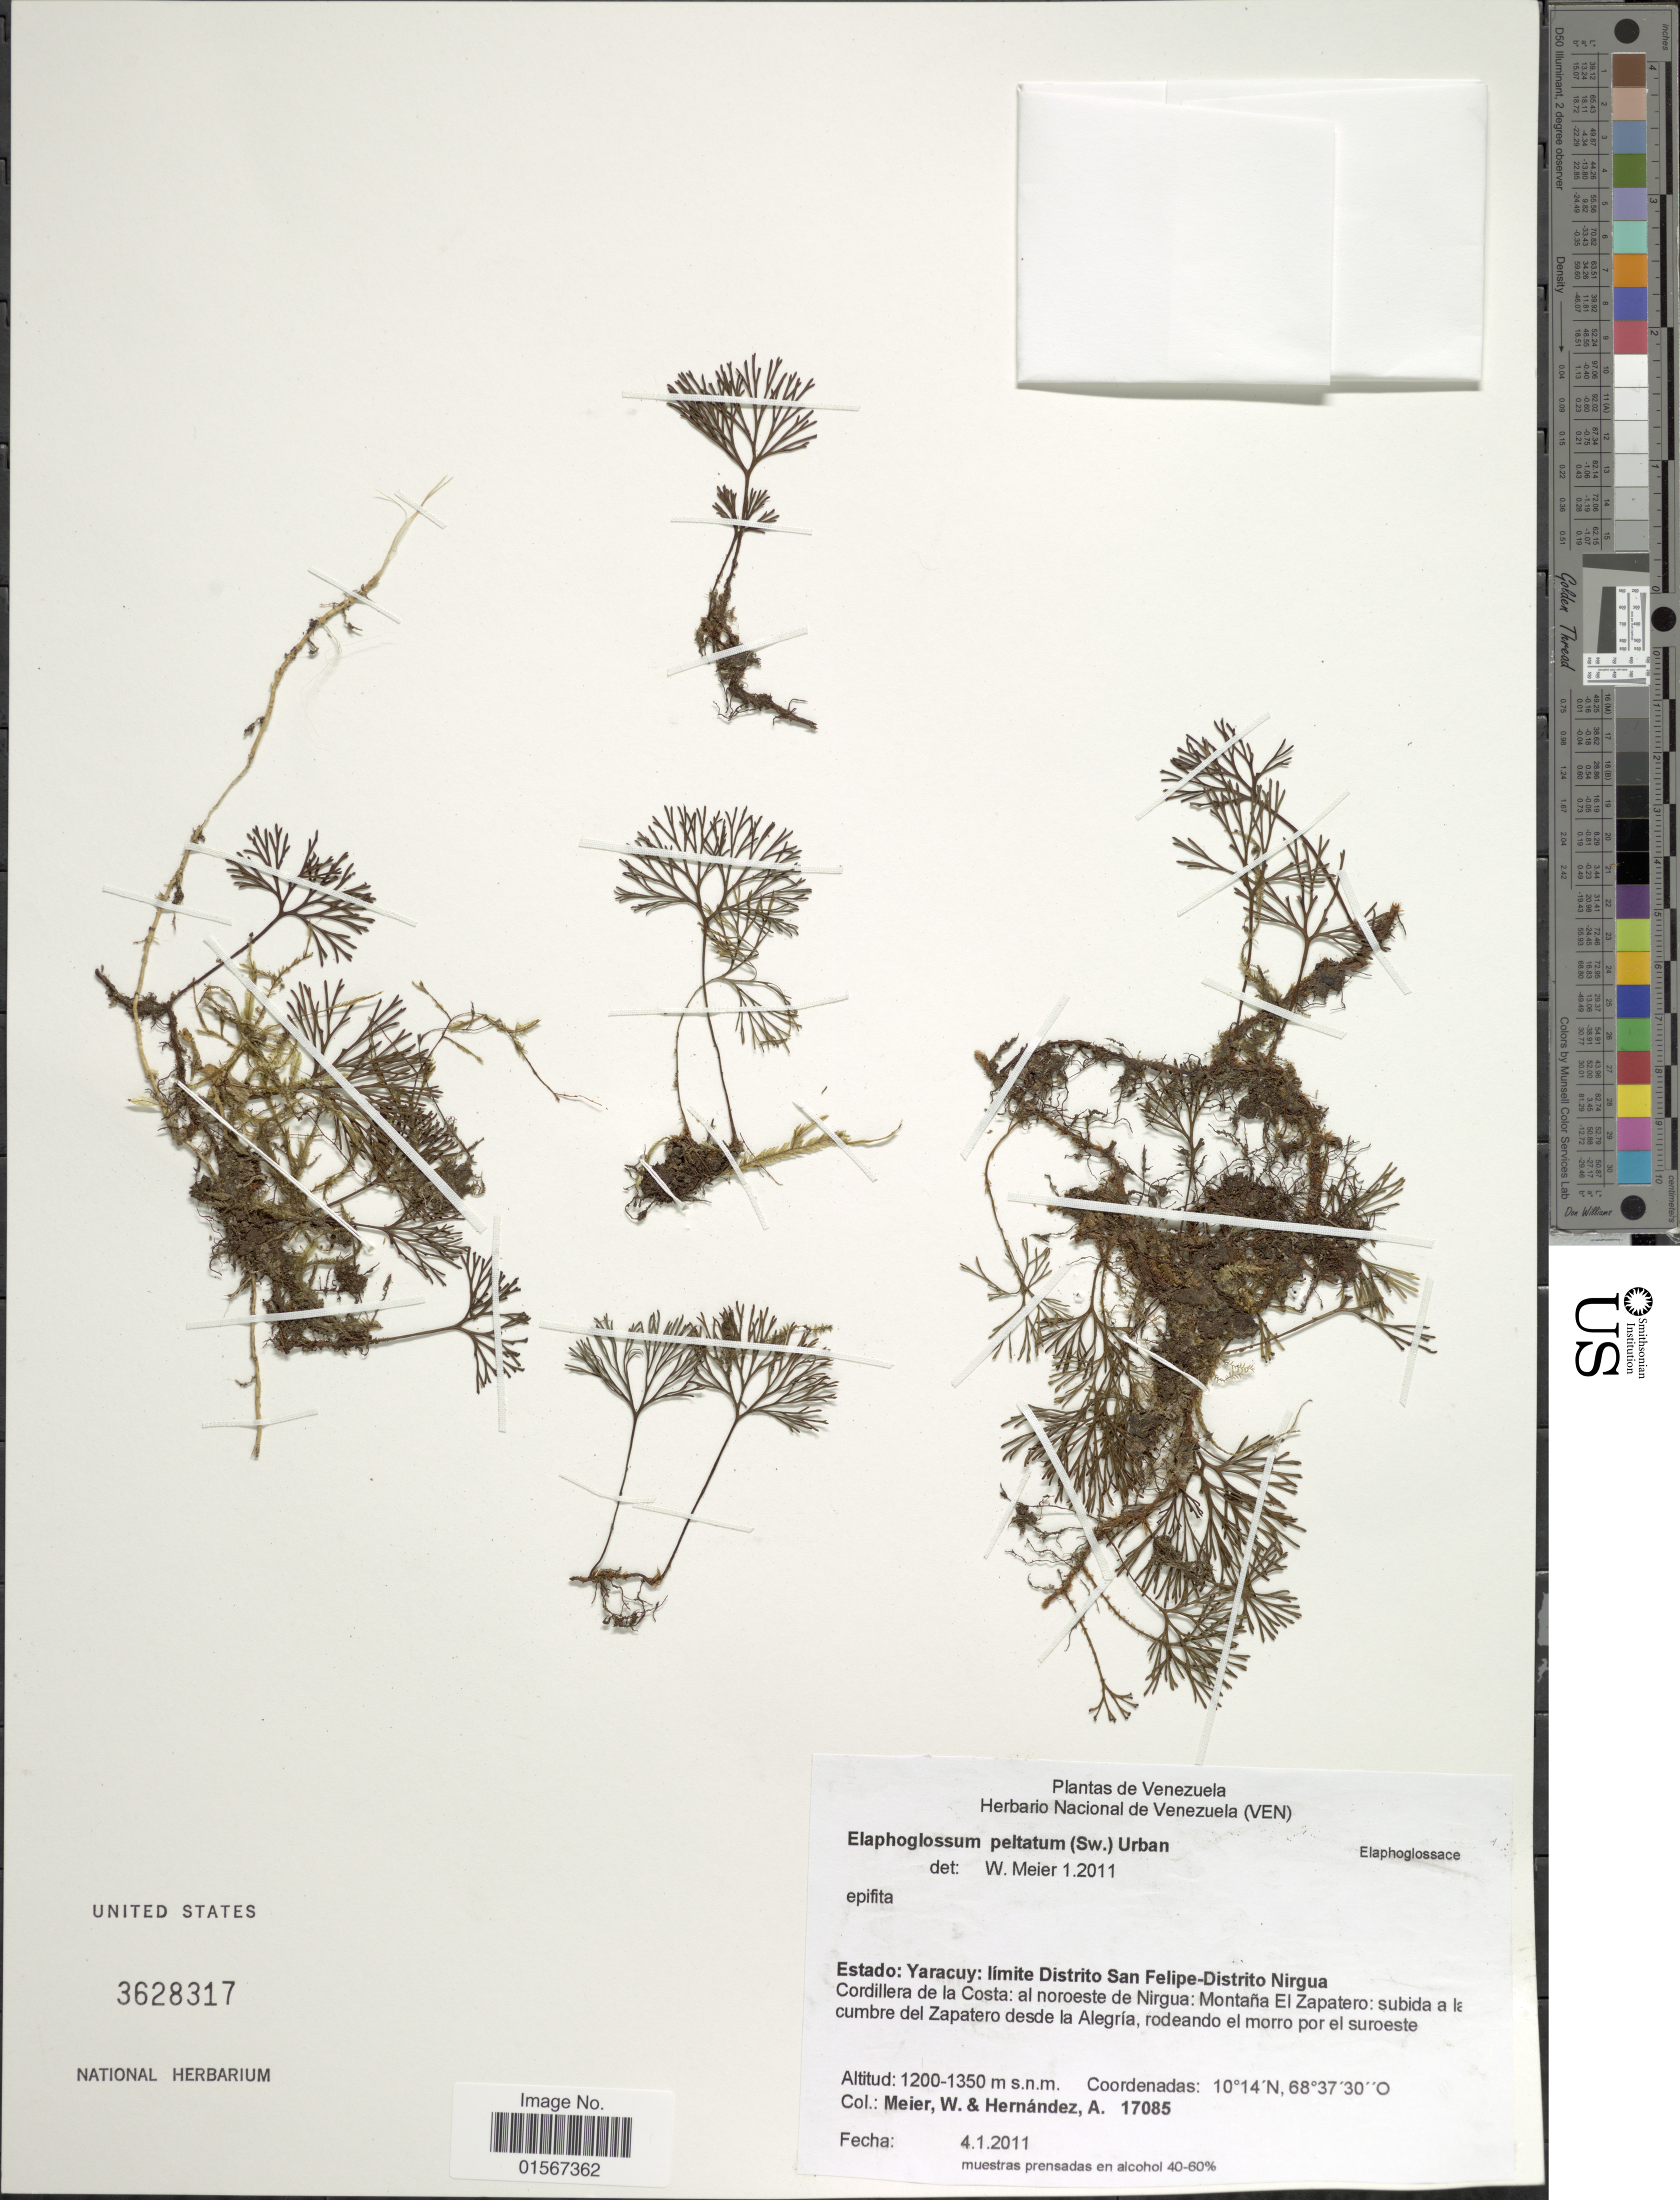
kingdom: Plantae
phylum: Tracheophyta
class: Polypodiopsida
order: Polypodiales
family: Dryopteridaceae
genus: Elaphoglossum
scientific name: Elaphoglossum peltatum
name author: (Sw.) Urb.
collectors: W. Meier & A. Hernandez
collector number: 17085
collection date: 2011-01-04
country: Venezuela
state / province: Yaracuy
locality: Venezuela, Estado: Yaracuy: límete Distrito San Felipe-Distrito Nirgua, Cordillera de la Costa: al noroeste de Nirgua: Montaña El Zapatero: subida a la cumbre del Zapatero desde la Alegria, rodeando el morro por el suroeste.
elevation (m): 1200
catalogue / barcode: US 3628317